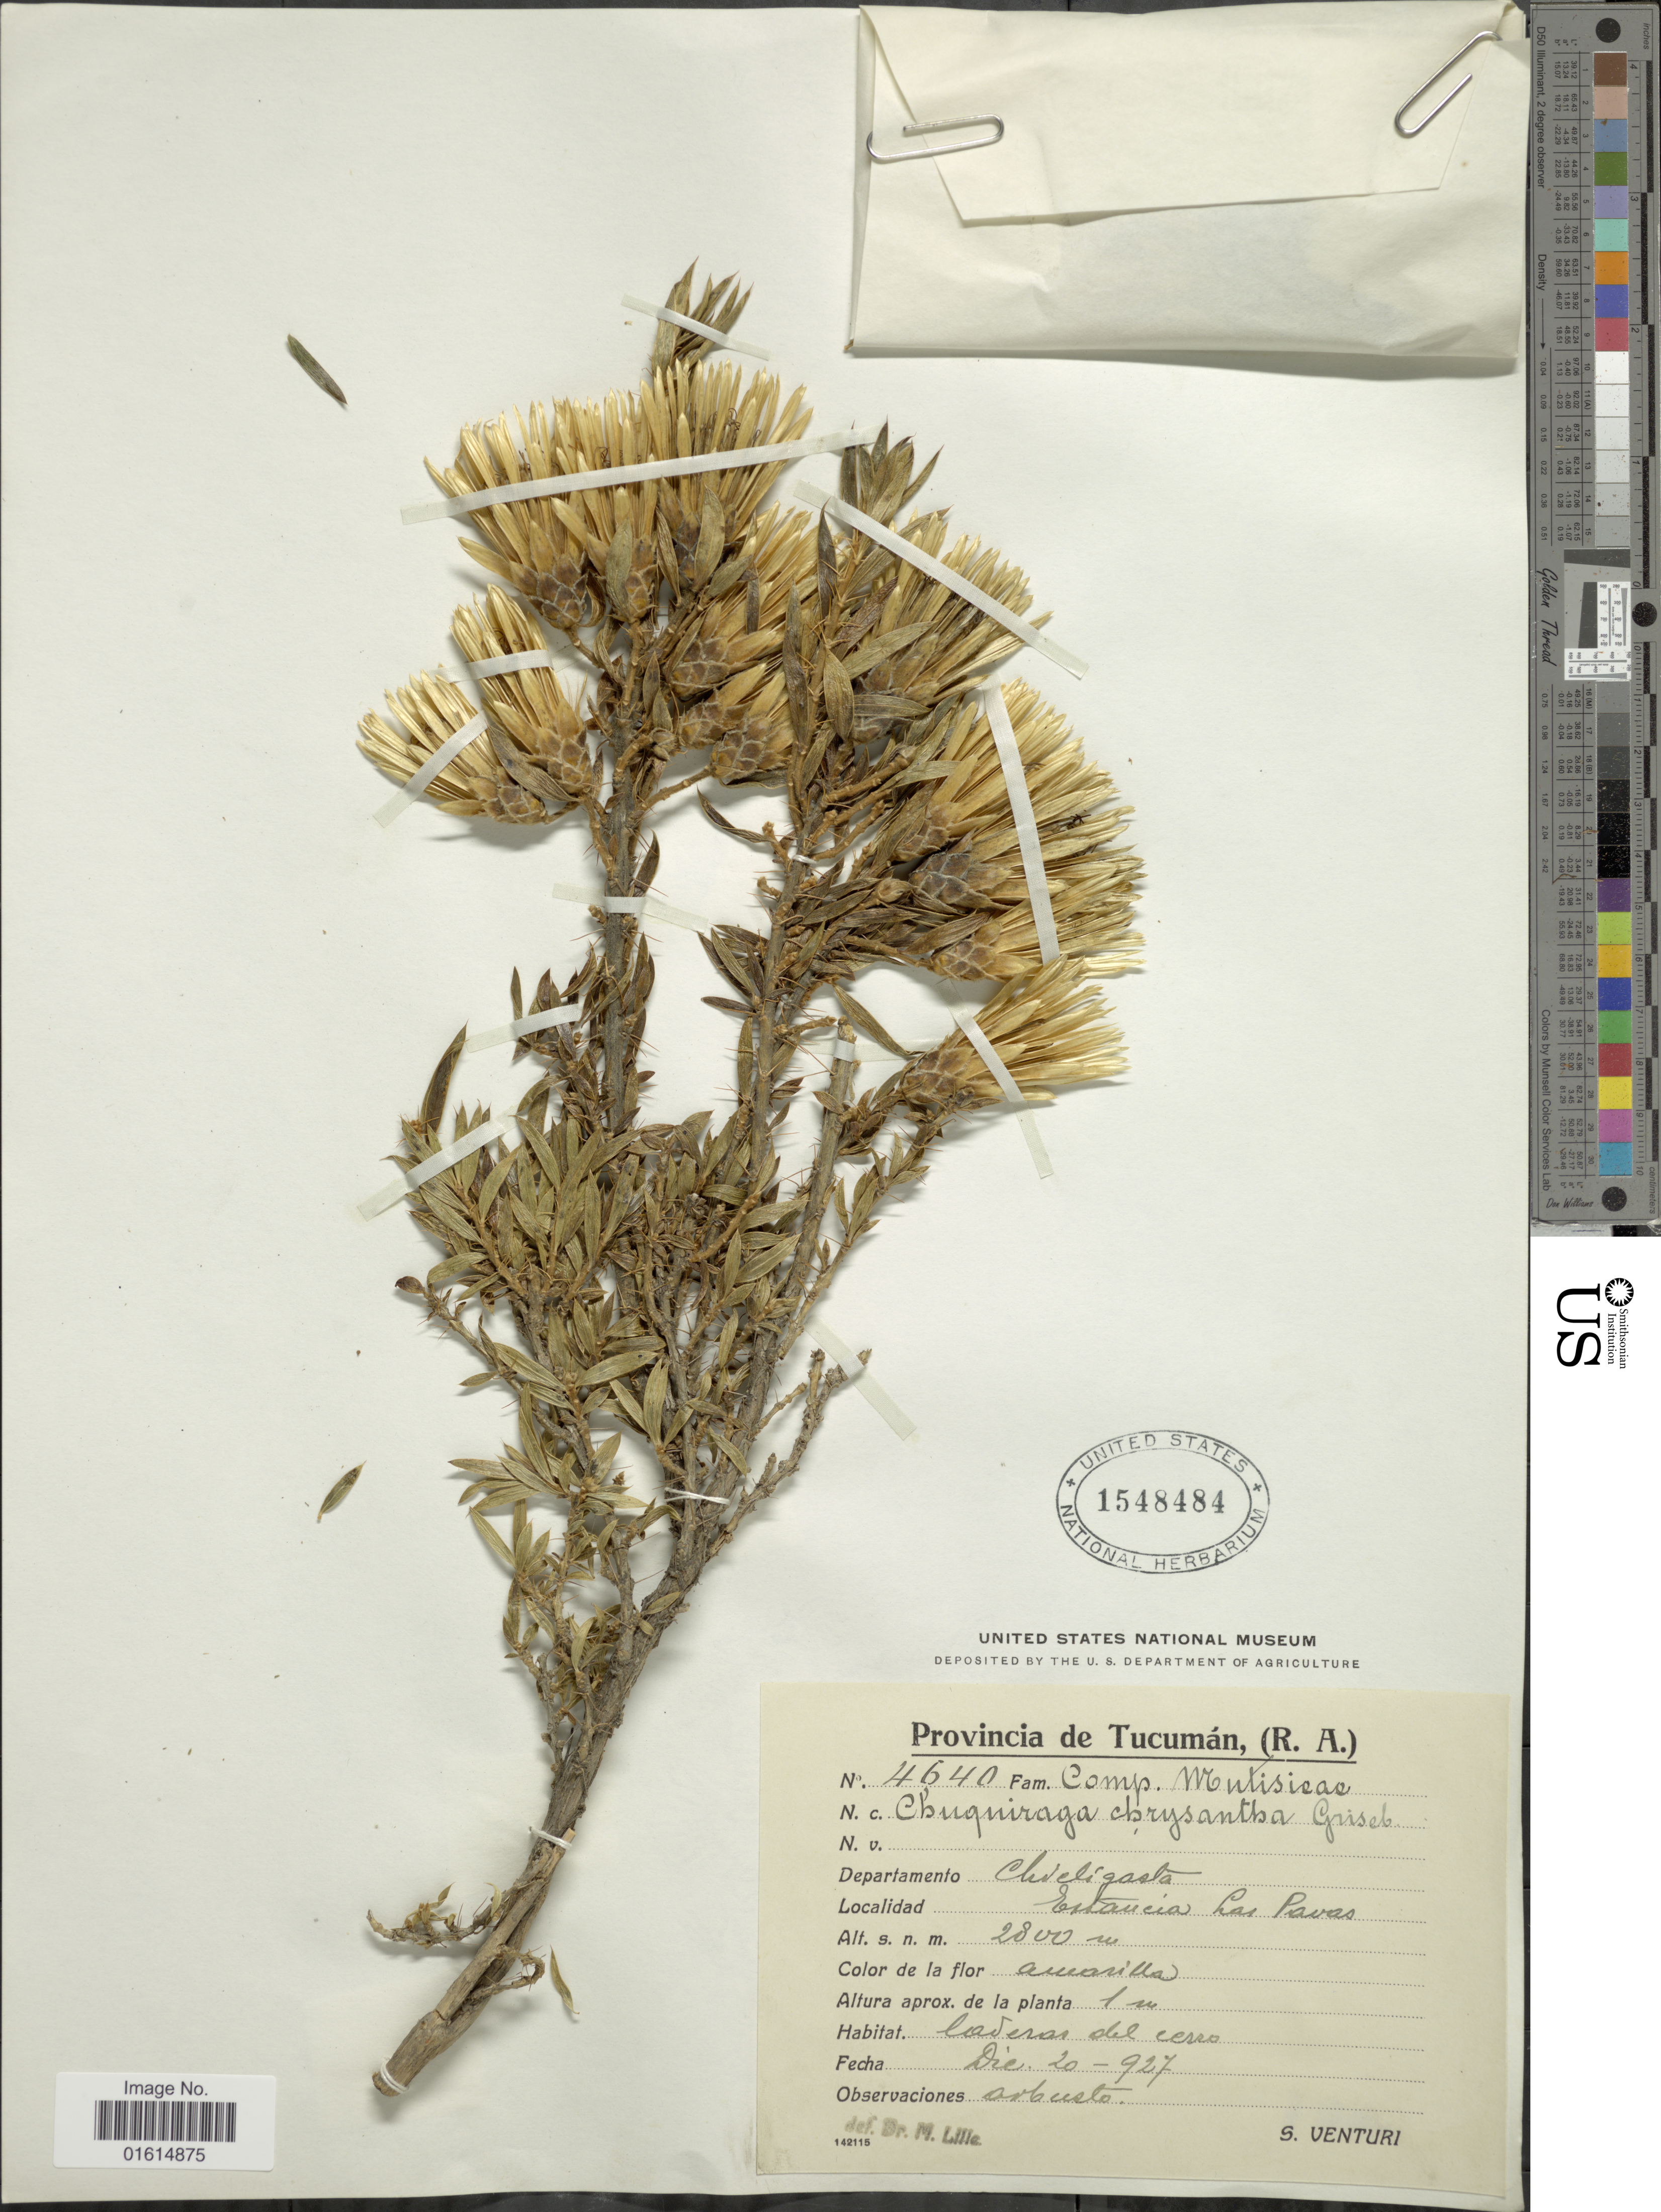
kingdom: Plantae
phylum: Tracheophyta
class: Magnoliopsida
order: Asterales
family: Asteraceae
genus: Chuquiraga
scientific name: Chuquiraga chrysantha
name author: Fielding & Gardner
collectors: S. Venturi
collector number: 4640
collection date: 1927-12-20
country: Argentina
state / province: Tucuman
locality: Provincia de Tucuman (R. A.), Departamento Chicligasta, Enstancia Las Pavas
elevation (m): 2800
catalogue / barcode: US 1548484